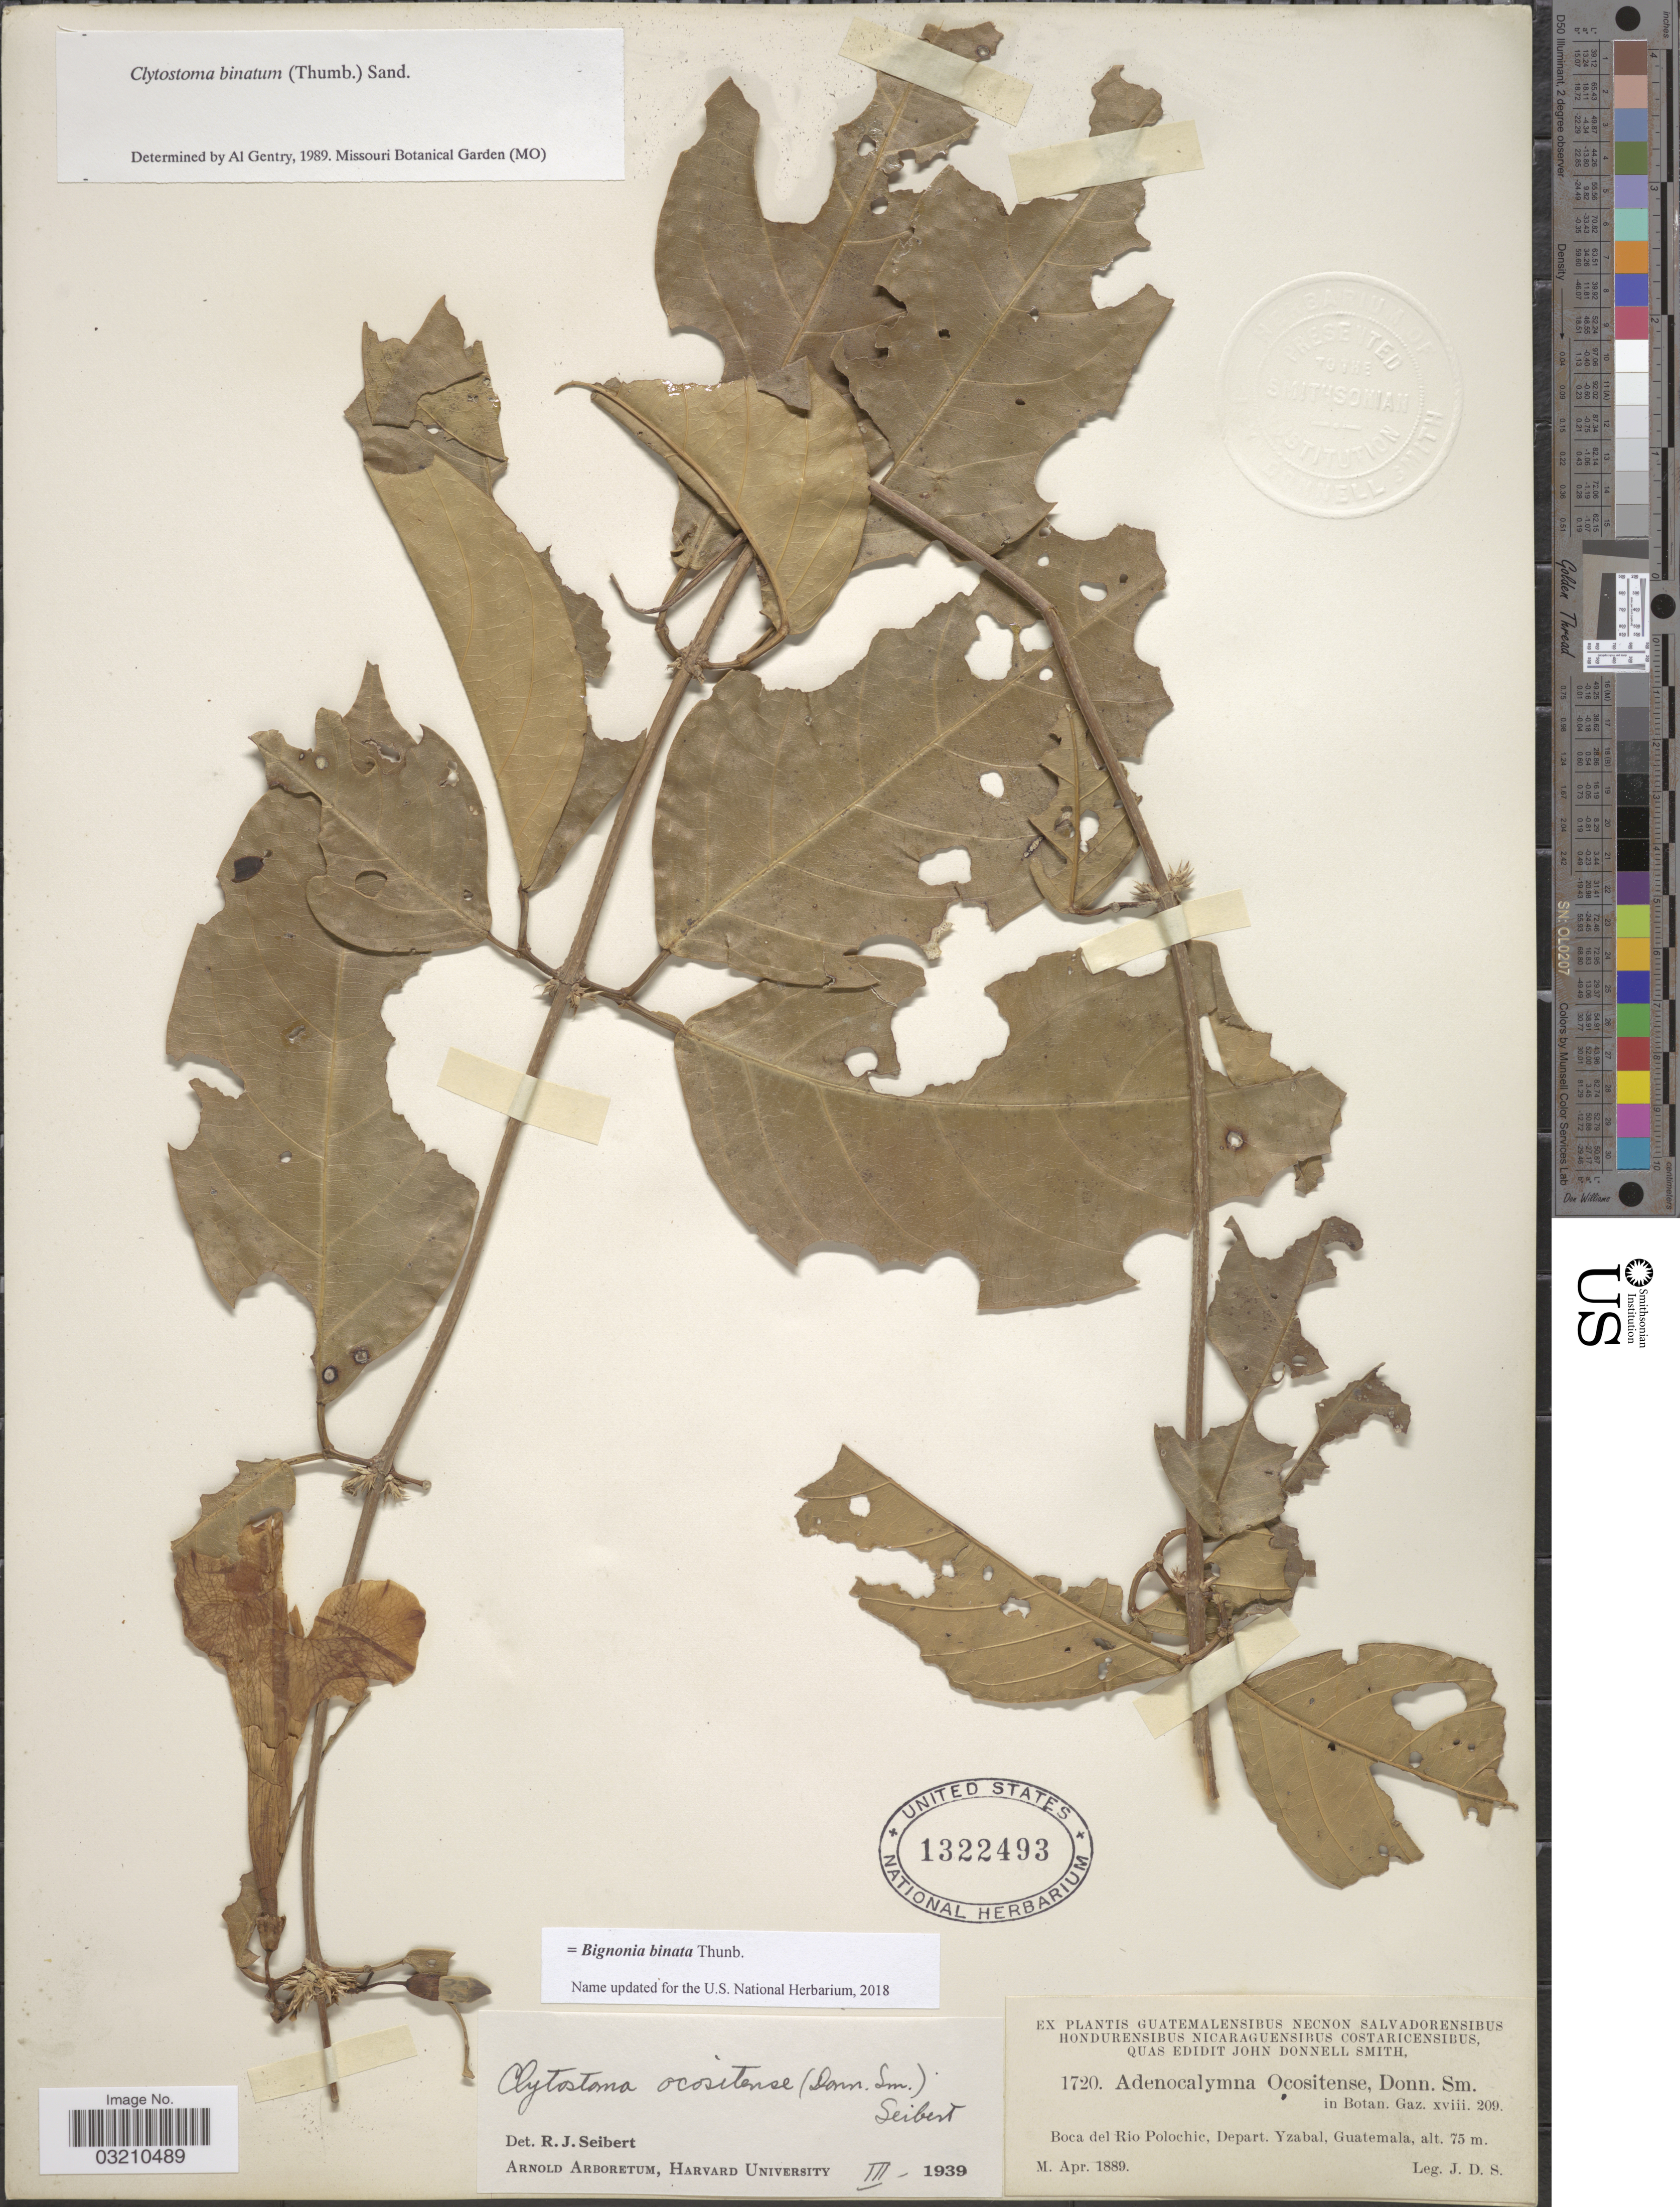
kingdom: Plantae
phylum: Tracheophyta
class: Magnoliopsida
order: Lamiales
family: Bignoniaceae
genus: Bignonia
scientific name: Bignonia binata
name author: Thunb.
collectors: J. Donnell Smith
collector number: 1720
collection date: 1889-04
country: Guatemala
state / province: Izabal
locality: Boca del Rio Polochic, Depart. Yzabal.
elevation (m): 75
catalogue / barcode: US 1322493